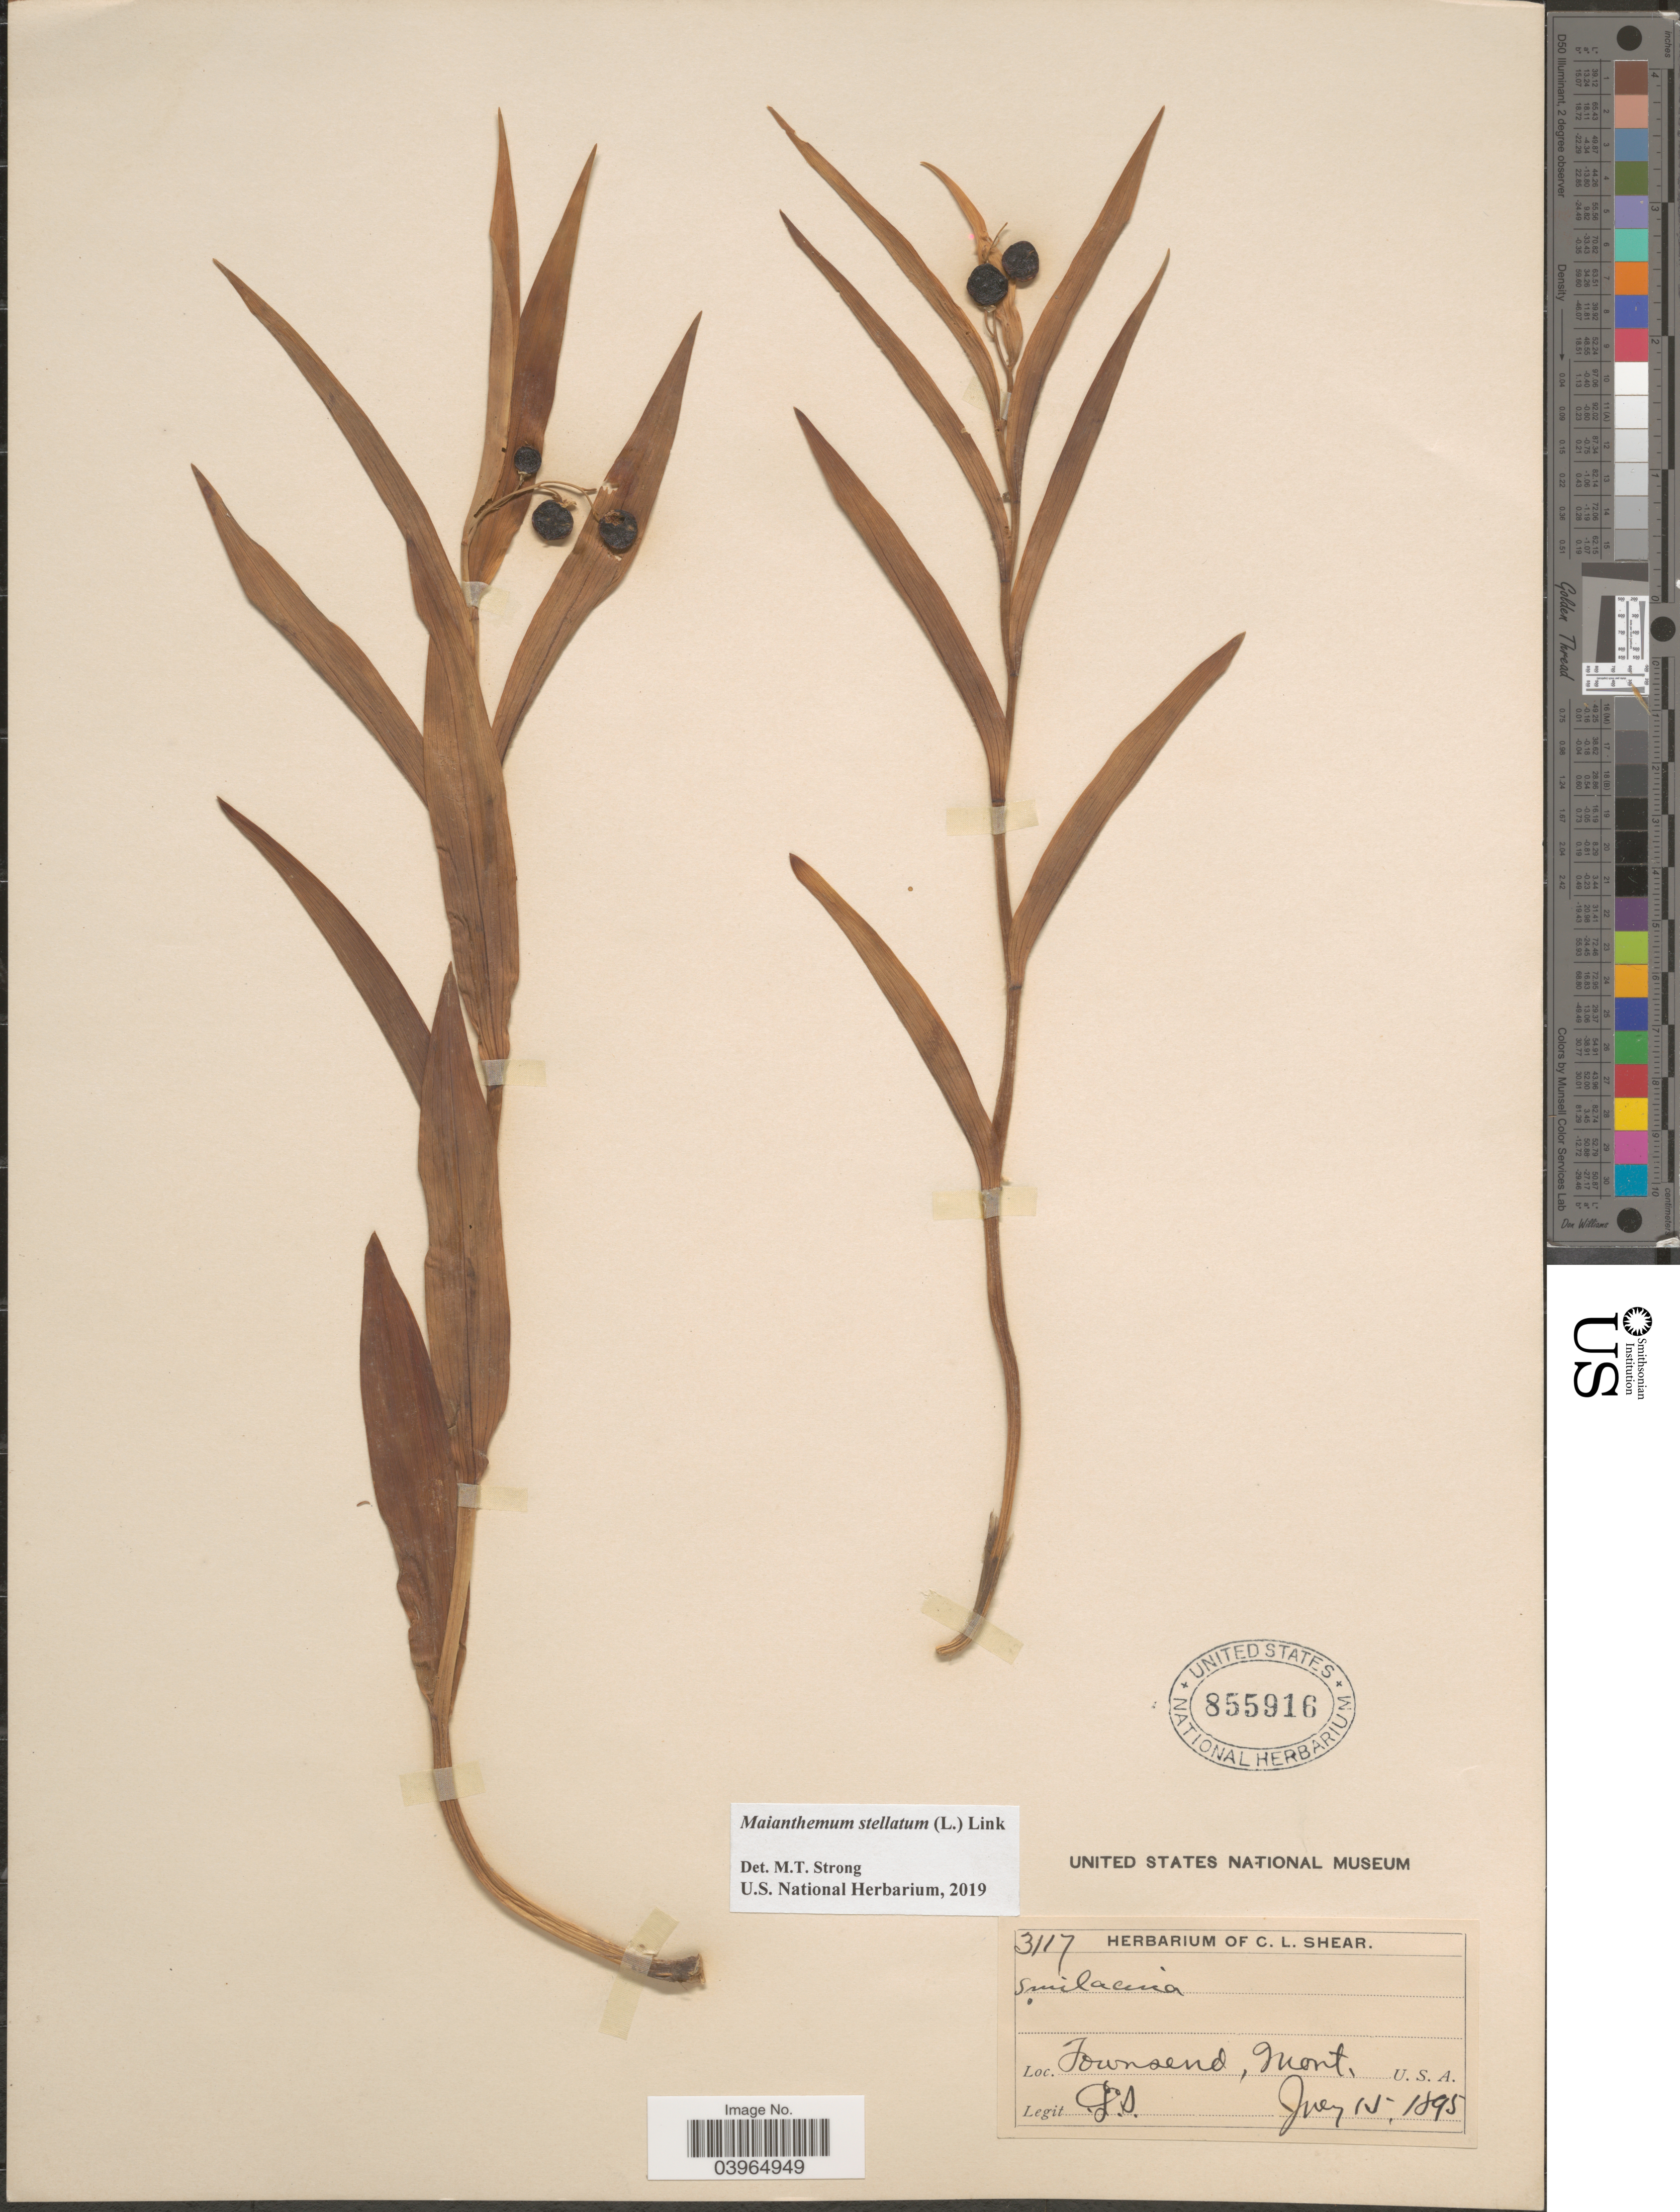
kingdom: Plantae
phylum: Tracheophyta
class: Liliopsida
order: Asparagales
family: Asparagaceae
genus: Maianthemum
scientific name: Maianthemum stellatum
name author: (L.) Link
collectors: C. L. Shear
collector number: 3117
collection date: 1895-07-15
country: United States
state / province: Montana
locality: Townsend.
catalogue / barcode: US 855916